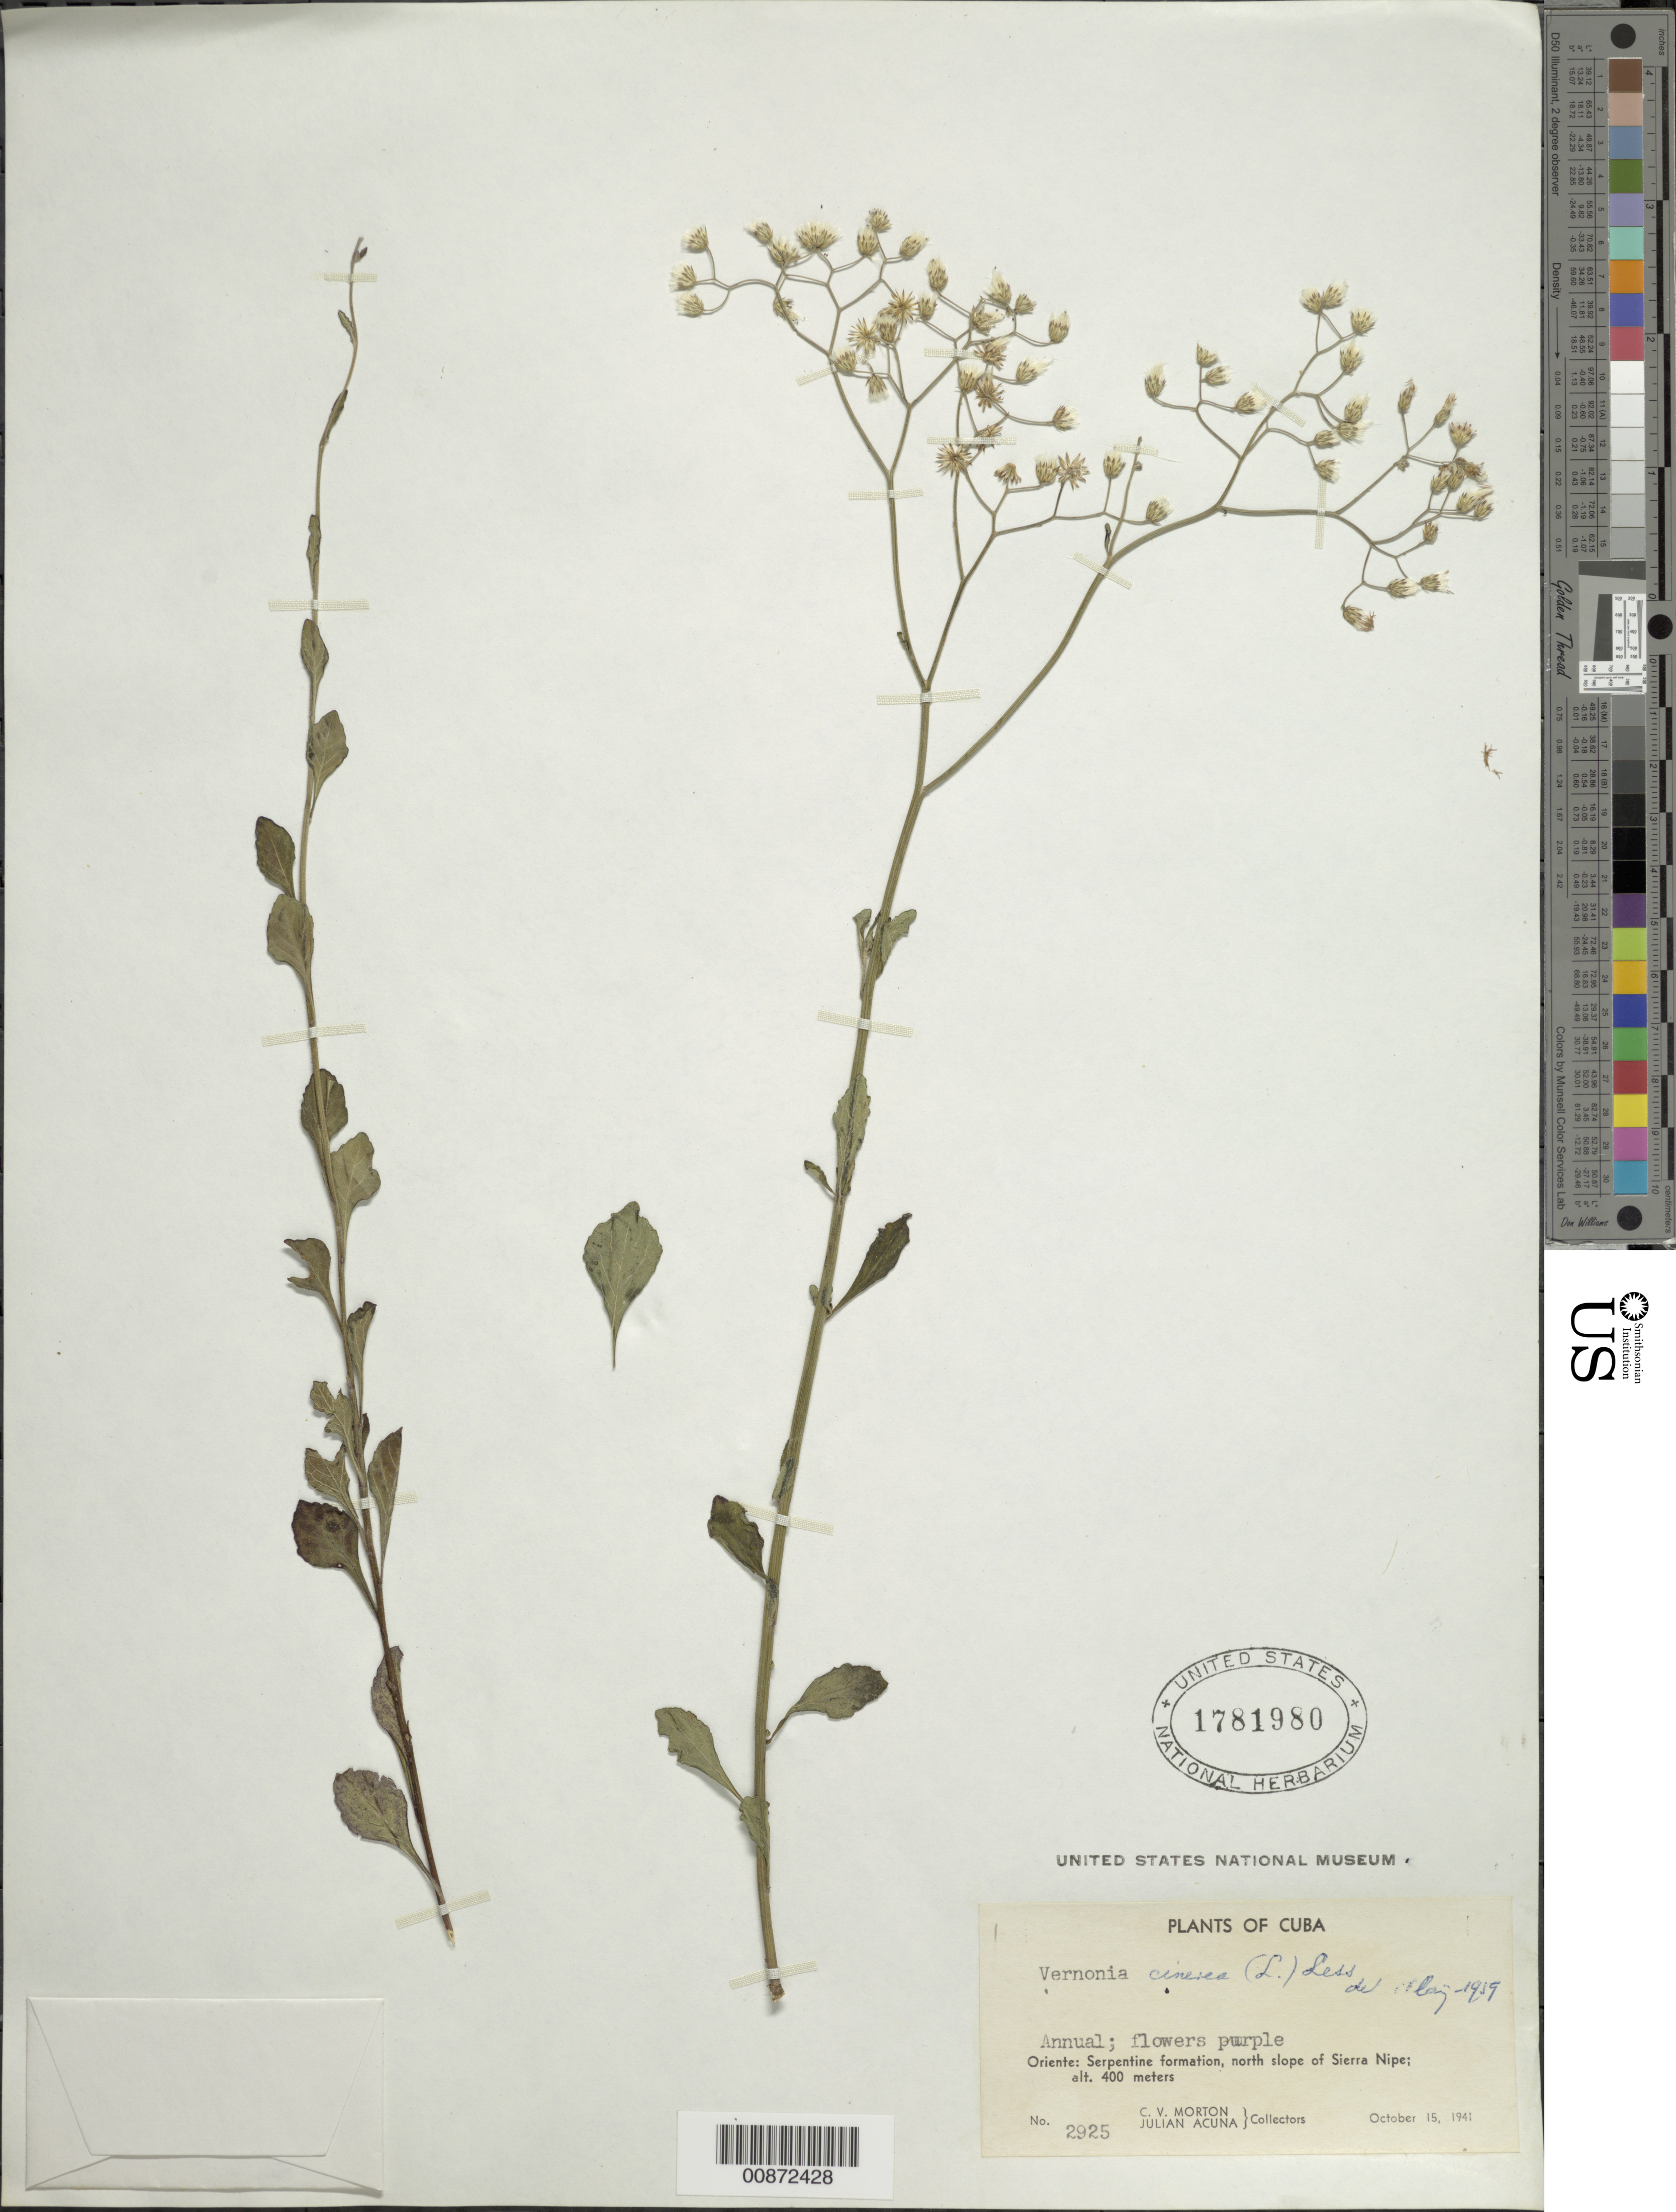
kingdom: Plantae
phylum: Tracheophyta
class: Magnoliopsida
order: Asterales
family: Asteraceae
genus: Cyanthillium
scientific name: Cyanthillium cinereum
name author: (L.) H. Rob.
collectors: C. V. Morton & J. Acuña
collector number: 2925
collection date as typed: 15 Oct 1941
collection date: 1941-10-15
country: Cuba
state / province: Oriente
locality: North slope of Sierra Nipe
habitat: Serpentine formation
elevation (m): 400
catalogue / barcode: US 1781980